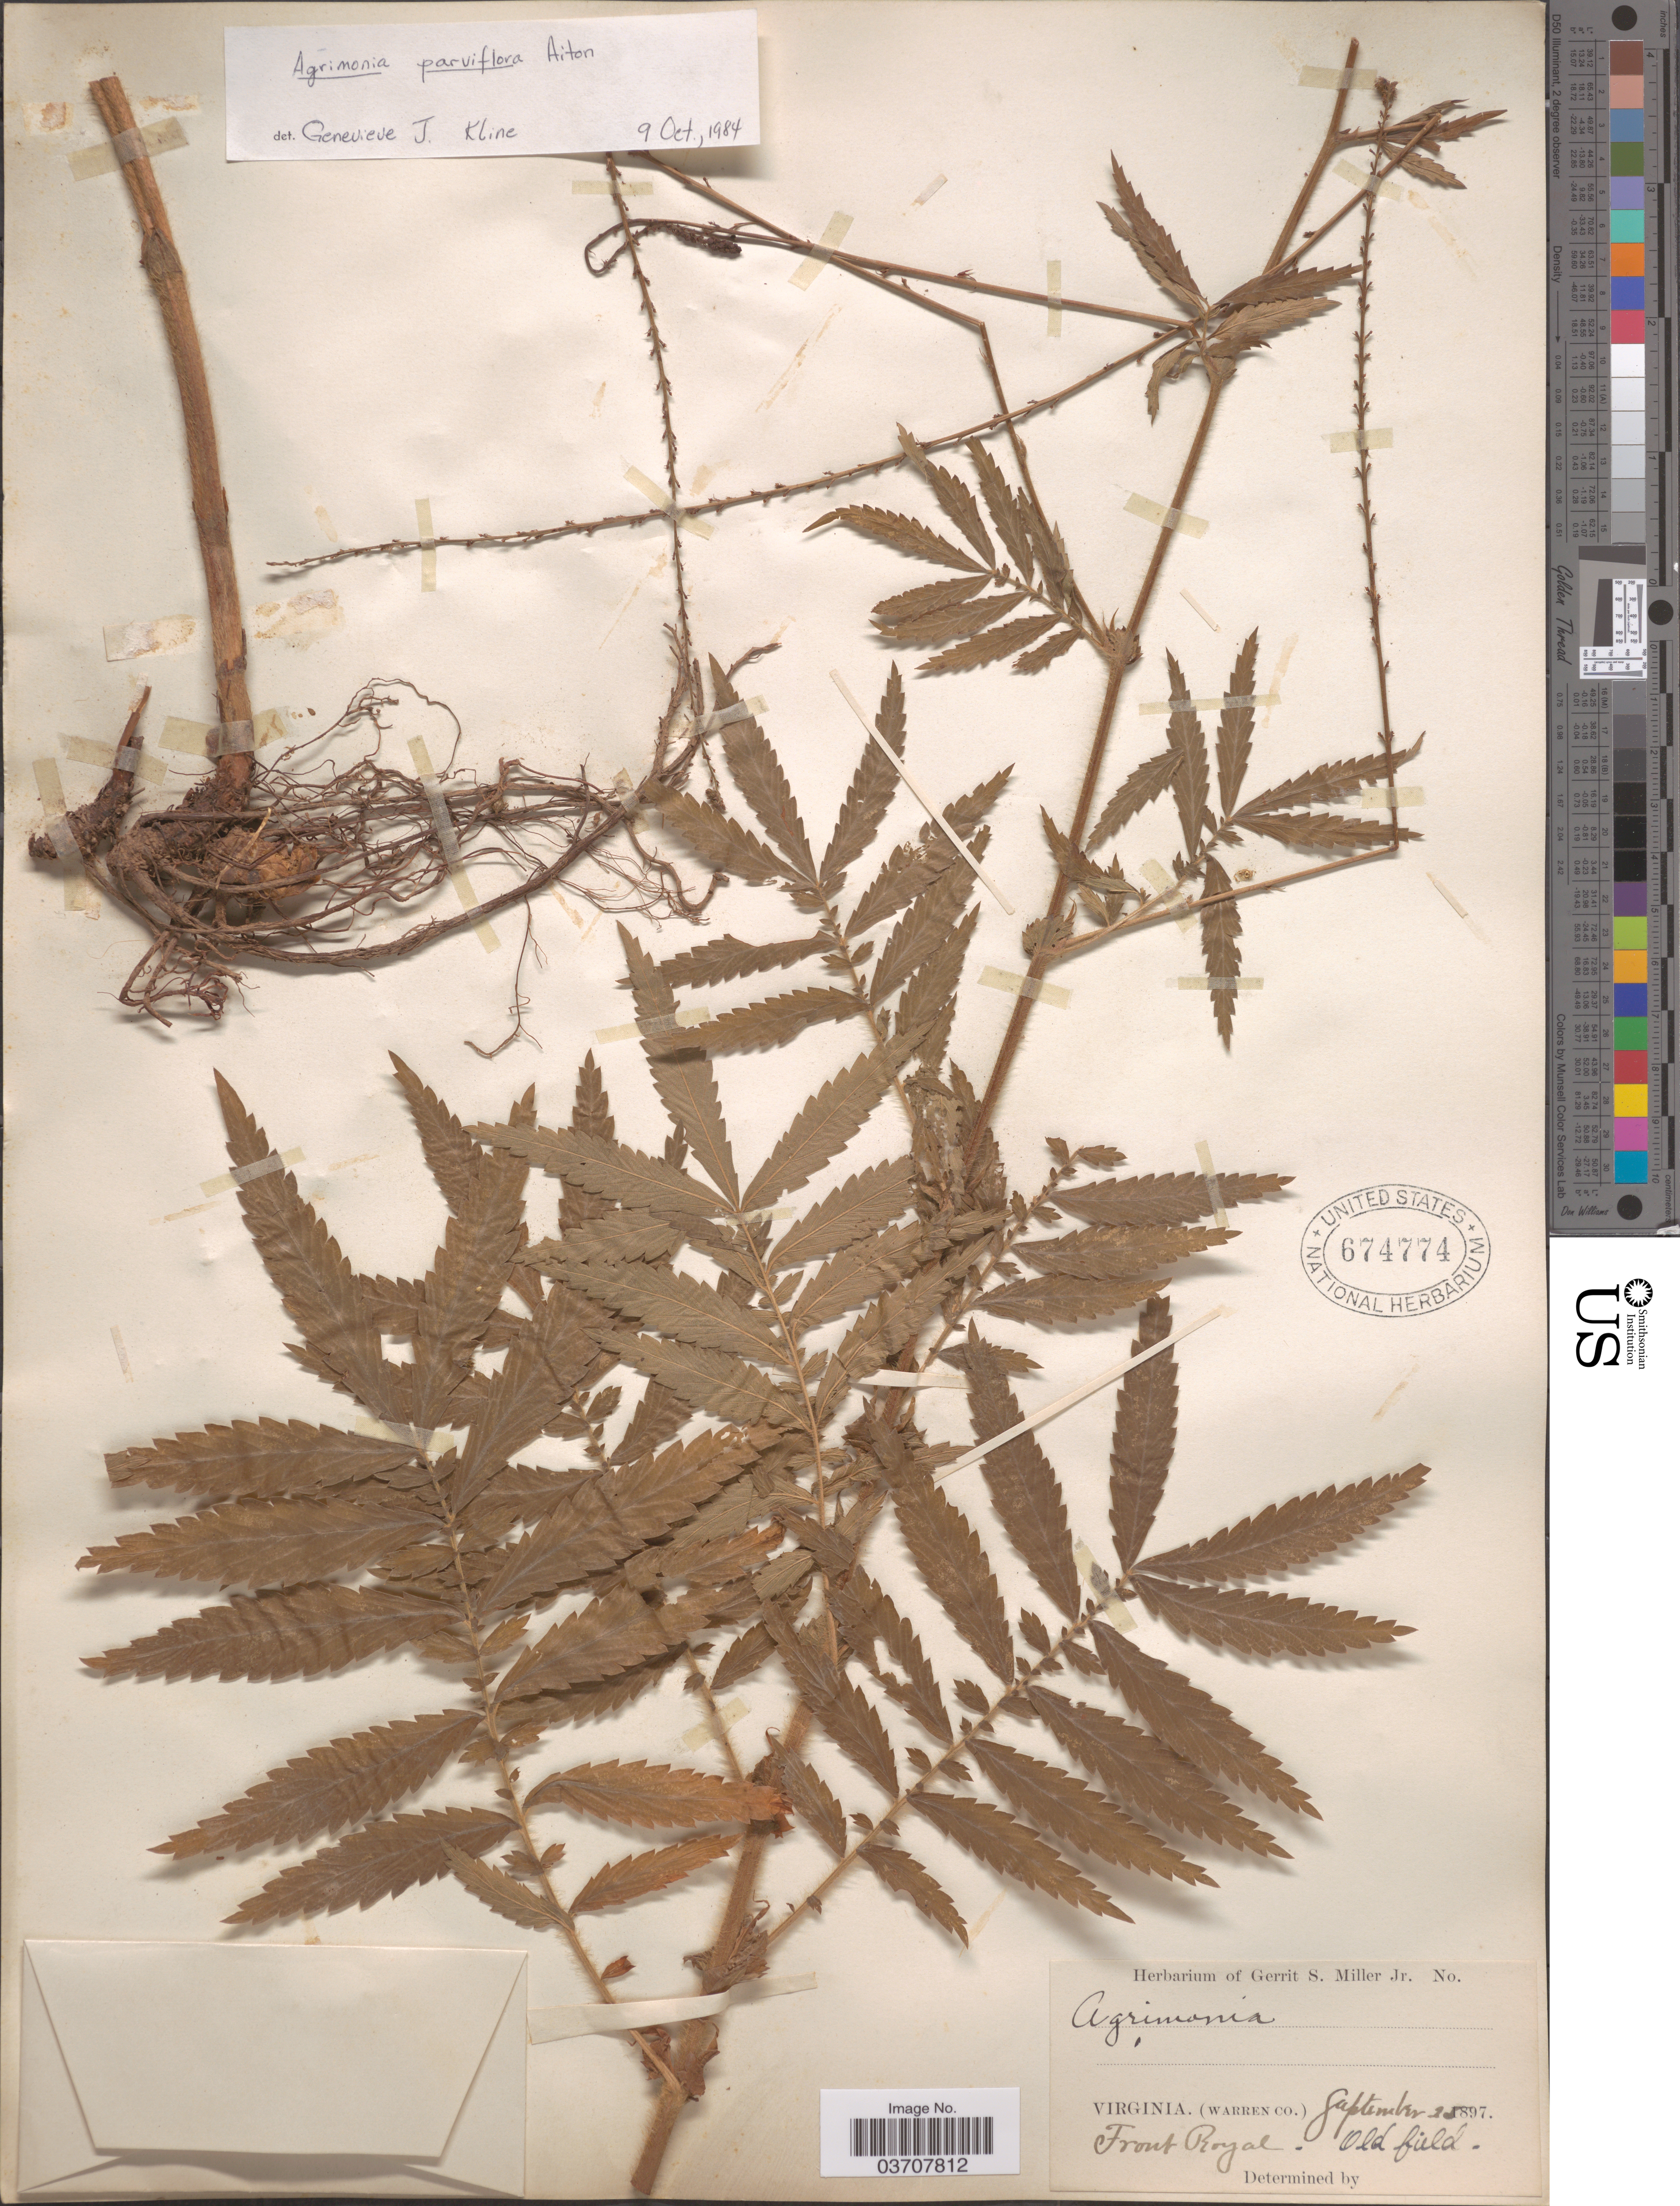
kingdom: Plantae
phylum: Tracheophyta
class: Magnoliopsida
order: Rosales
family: Rosaceae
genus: Agrimonia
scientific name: Agrimonia parviflora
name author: Aiton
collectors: ex herb. Gerrit S. Miller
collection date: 1897-09-25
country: United States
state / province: Virginia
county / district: Warren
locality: Front Royal.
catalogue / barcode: US 674774